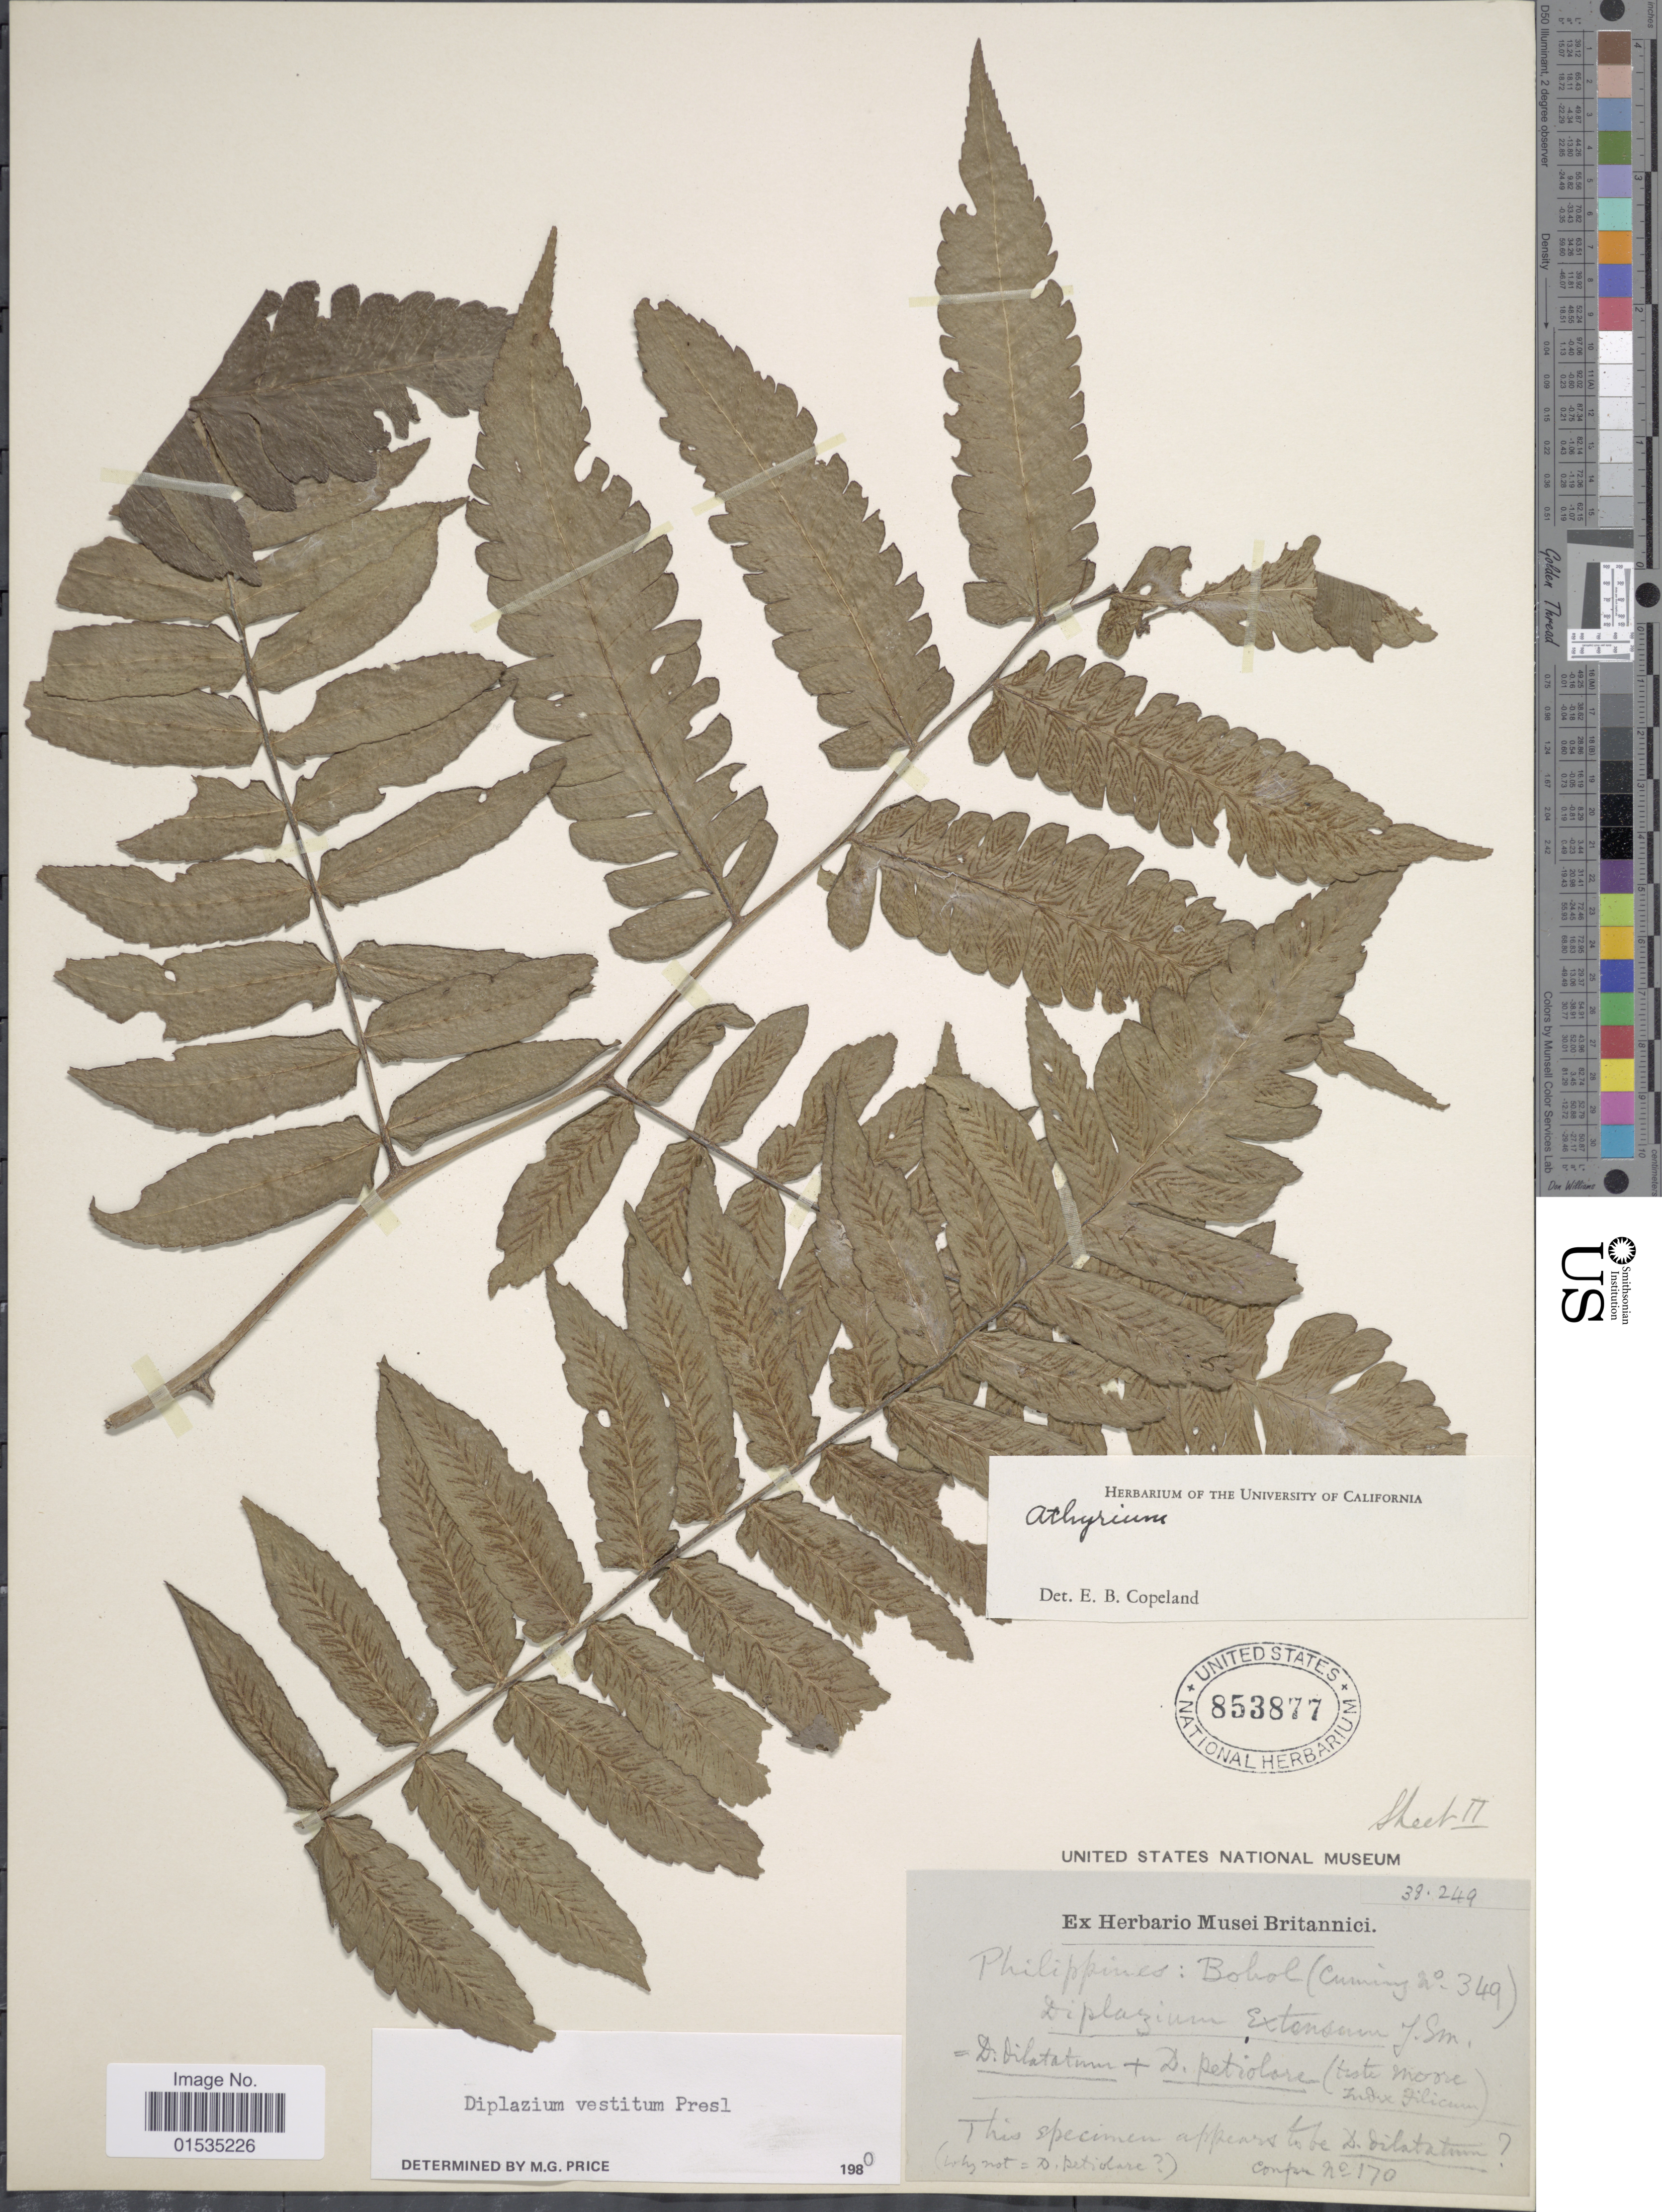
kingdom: Plantae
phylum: Tracheophyta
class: Polypodiopsida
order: Polypodiales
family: Athyriaceae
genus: Diplazium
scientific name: Diplazium vestitum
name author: C. Presl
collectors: -. Cuming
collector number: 349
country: Philippines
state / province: Central Visayas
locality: Bohol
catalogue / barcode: US 853877